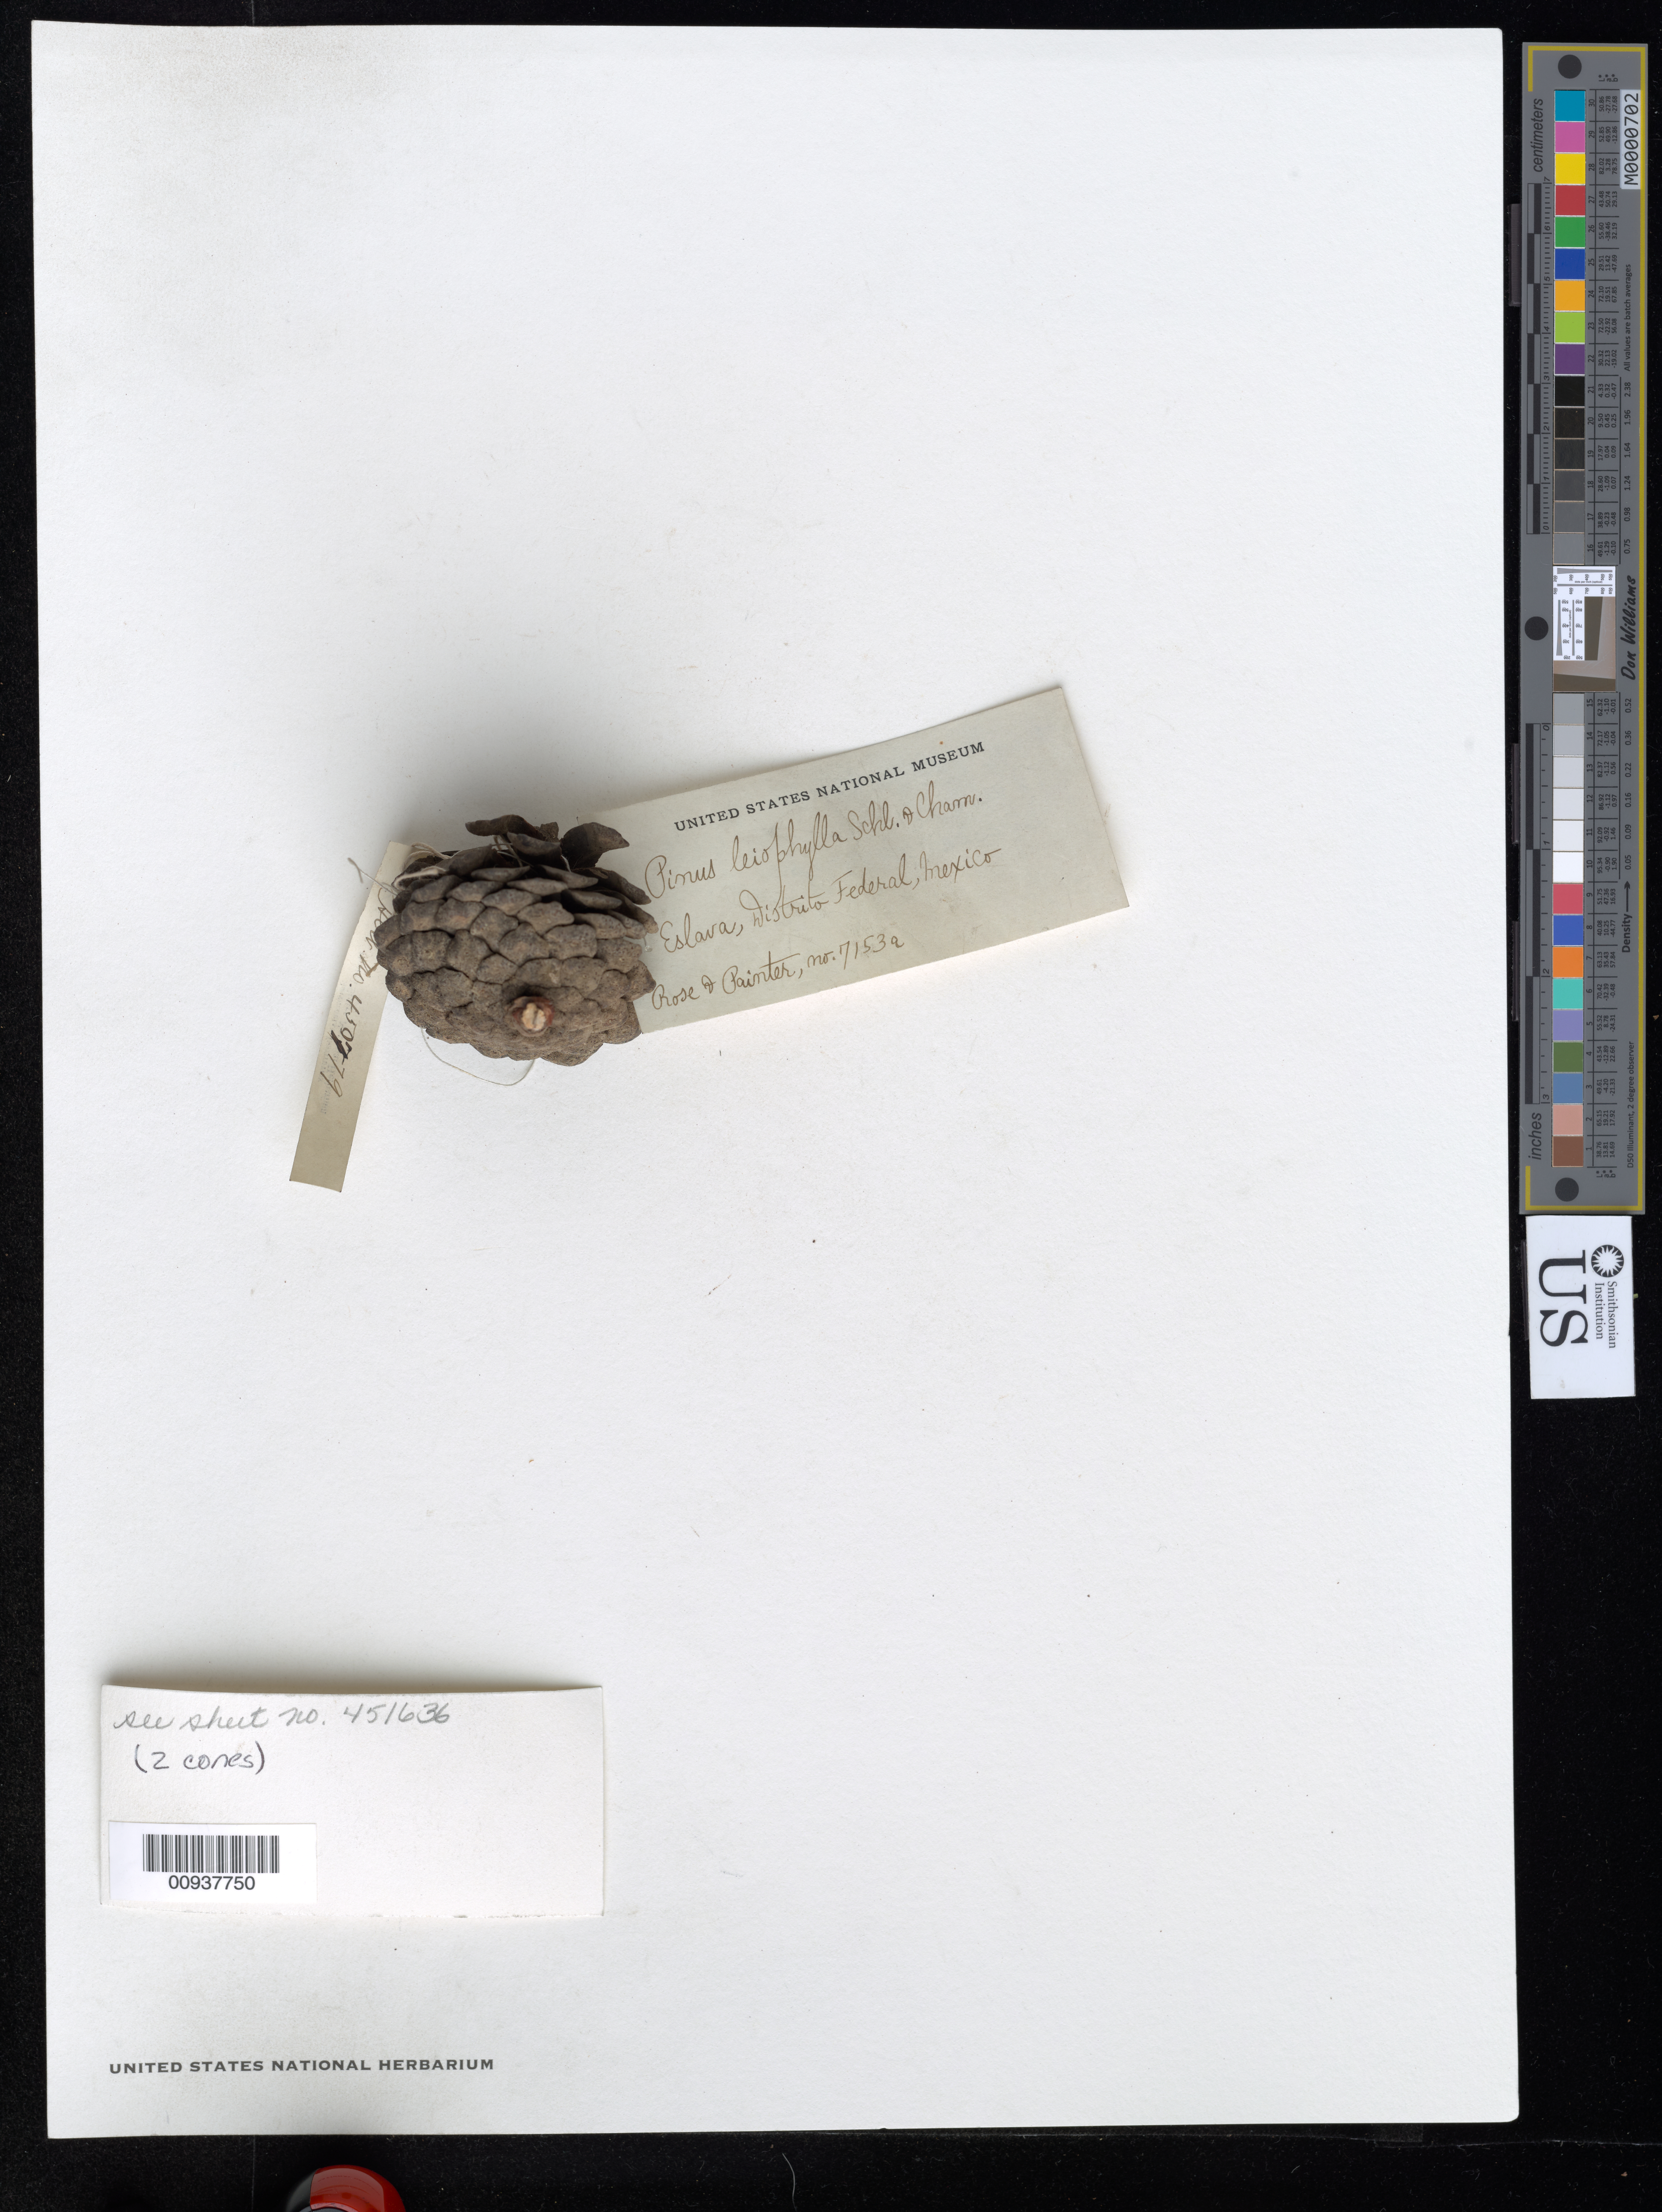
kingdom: Plantae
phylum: Tracheophyta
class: Pinopsida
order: Pinales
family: Pinaceae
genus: Pinus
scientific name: Pinus leiophylla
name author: Schiede ex Schltdl. & Cham.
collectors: J. N. Rose & J. H. Painter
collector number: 7153 a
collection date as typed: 17 Sep 1903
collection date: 1903-09-17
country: Mexico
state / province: Distrito Federal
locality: Near Eslava, Valley of Mexico.